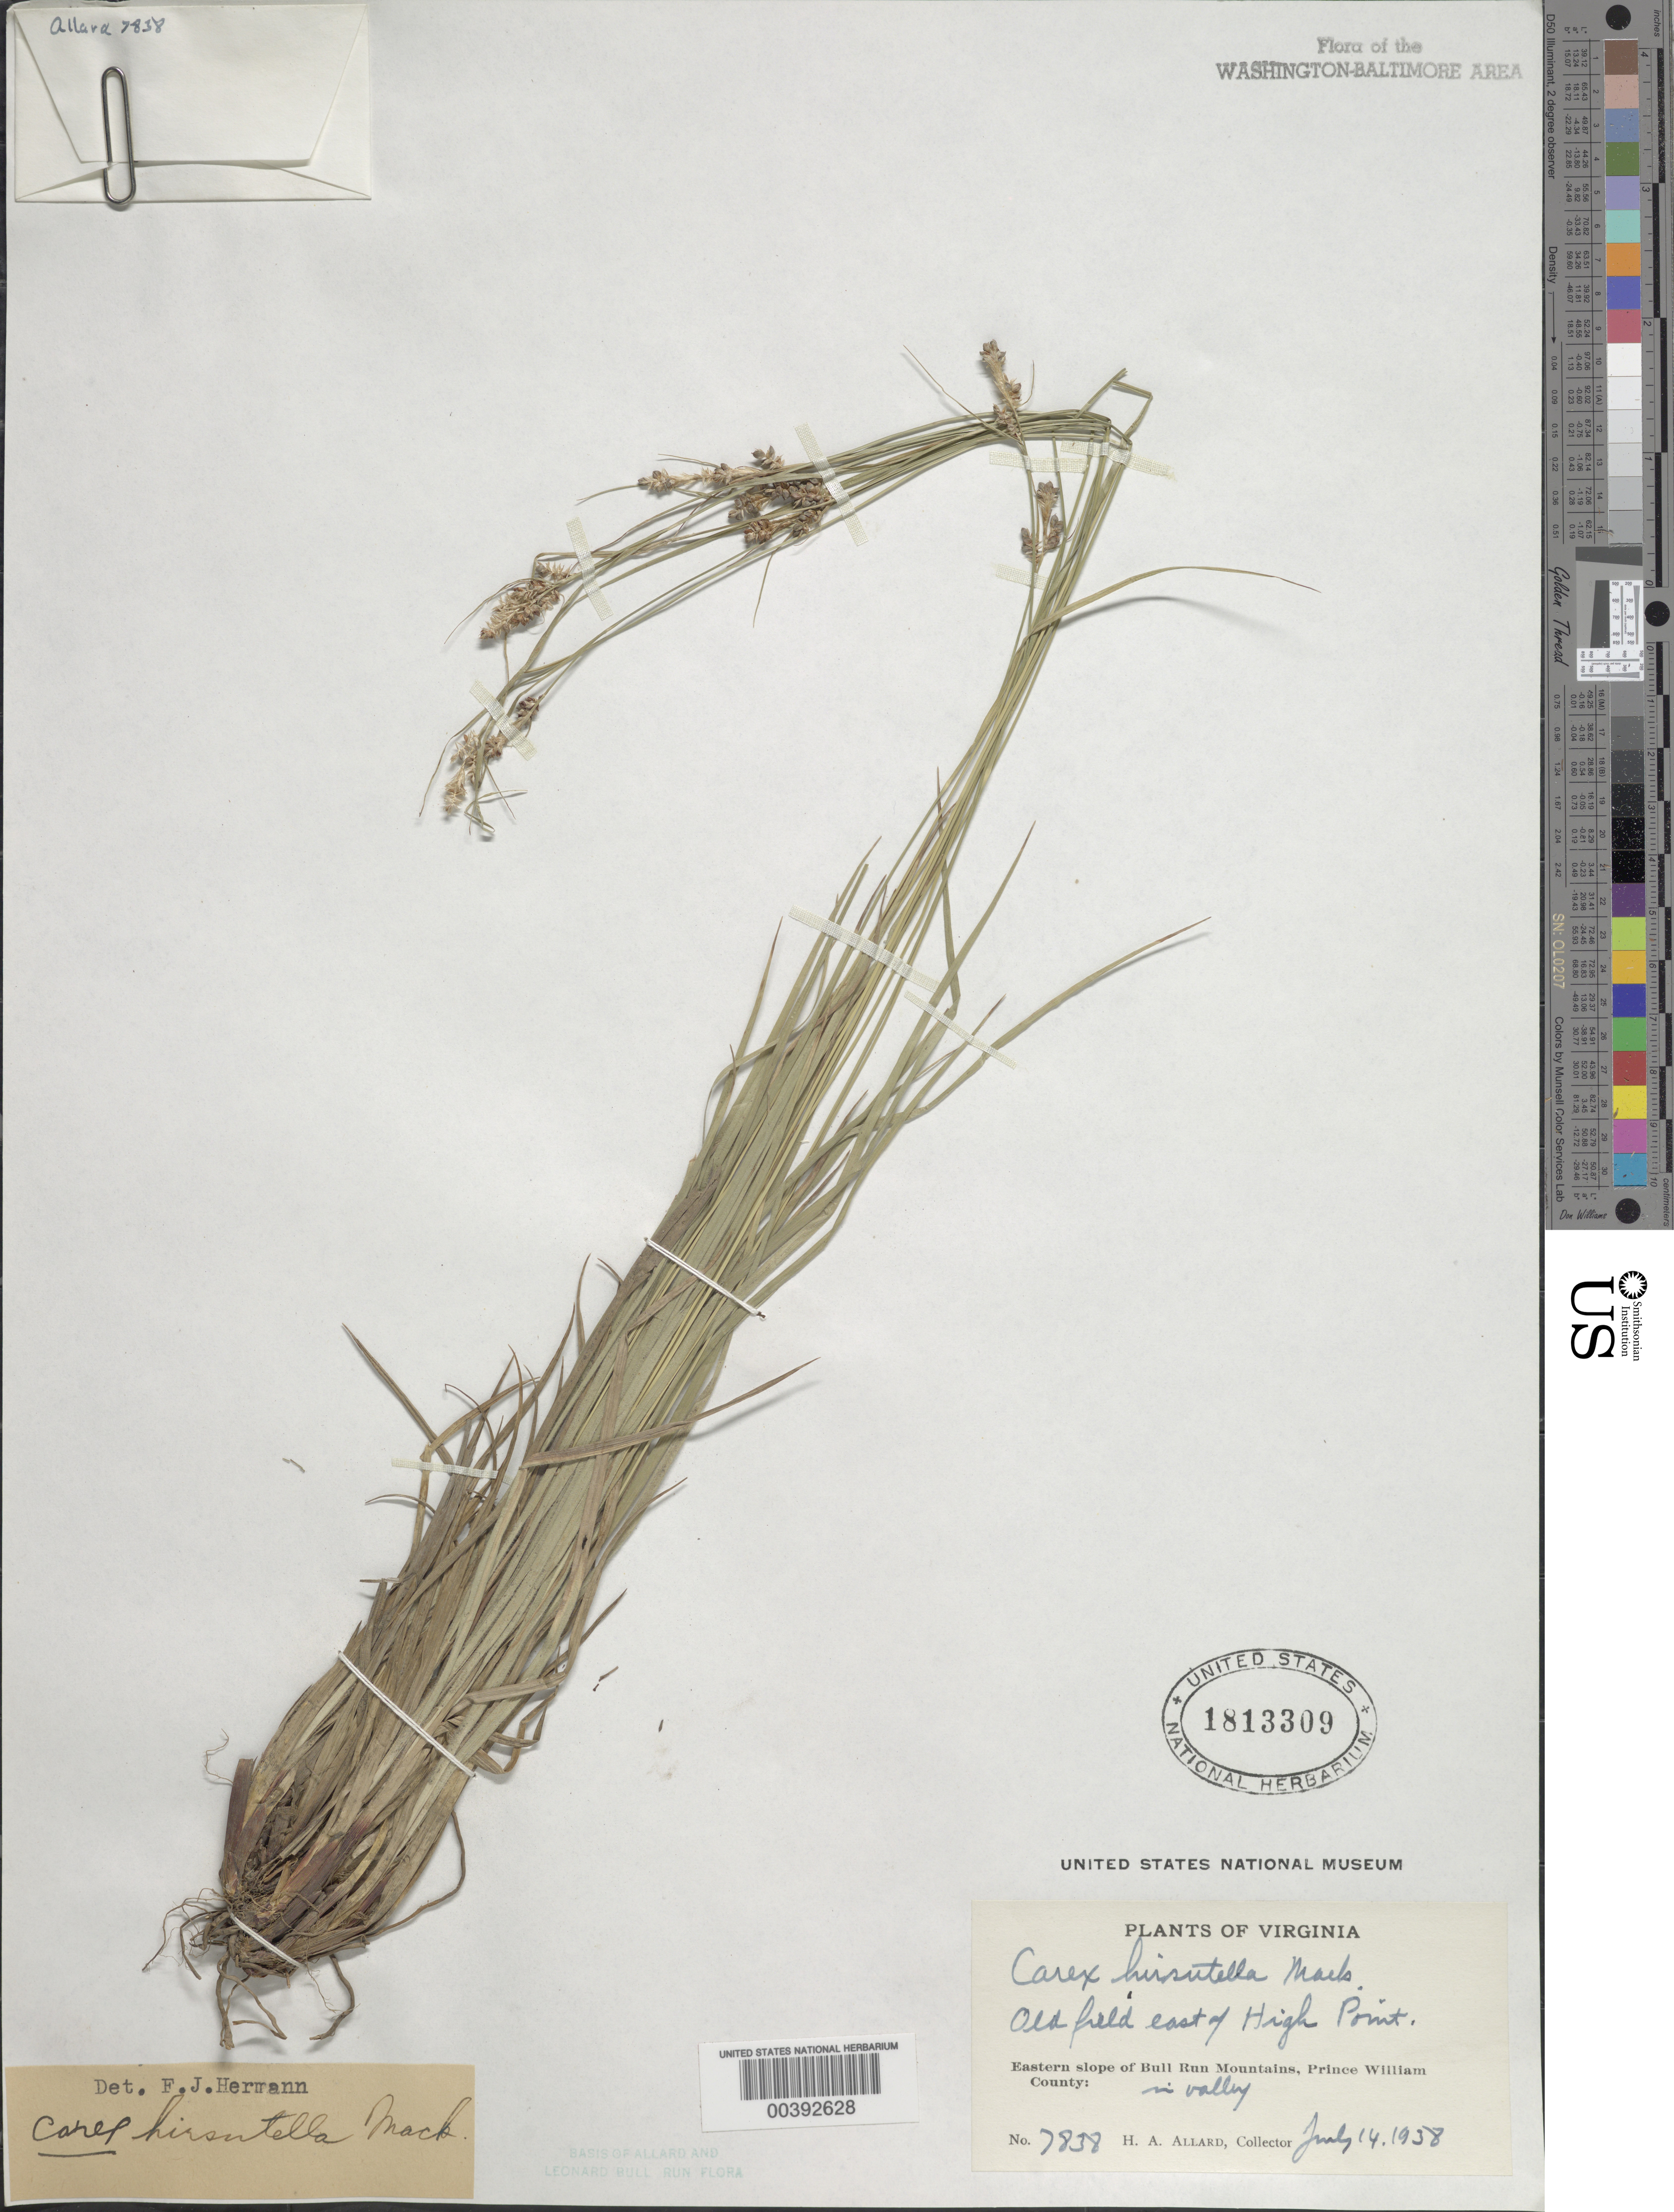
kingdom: Plantae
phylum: Tracheophyta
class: Liliopsida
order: Poales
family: Cyperaceae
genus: Carex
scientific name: Carex hirsutella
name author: Mack.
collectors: H. A. Allard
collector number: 7838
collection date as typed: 14 Jul 1938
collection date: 1938-07-14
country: United States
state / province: Virginia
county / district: Prince William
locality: East of High Point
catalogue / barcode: US 1813309